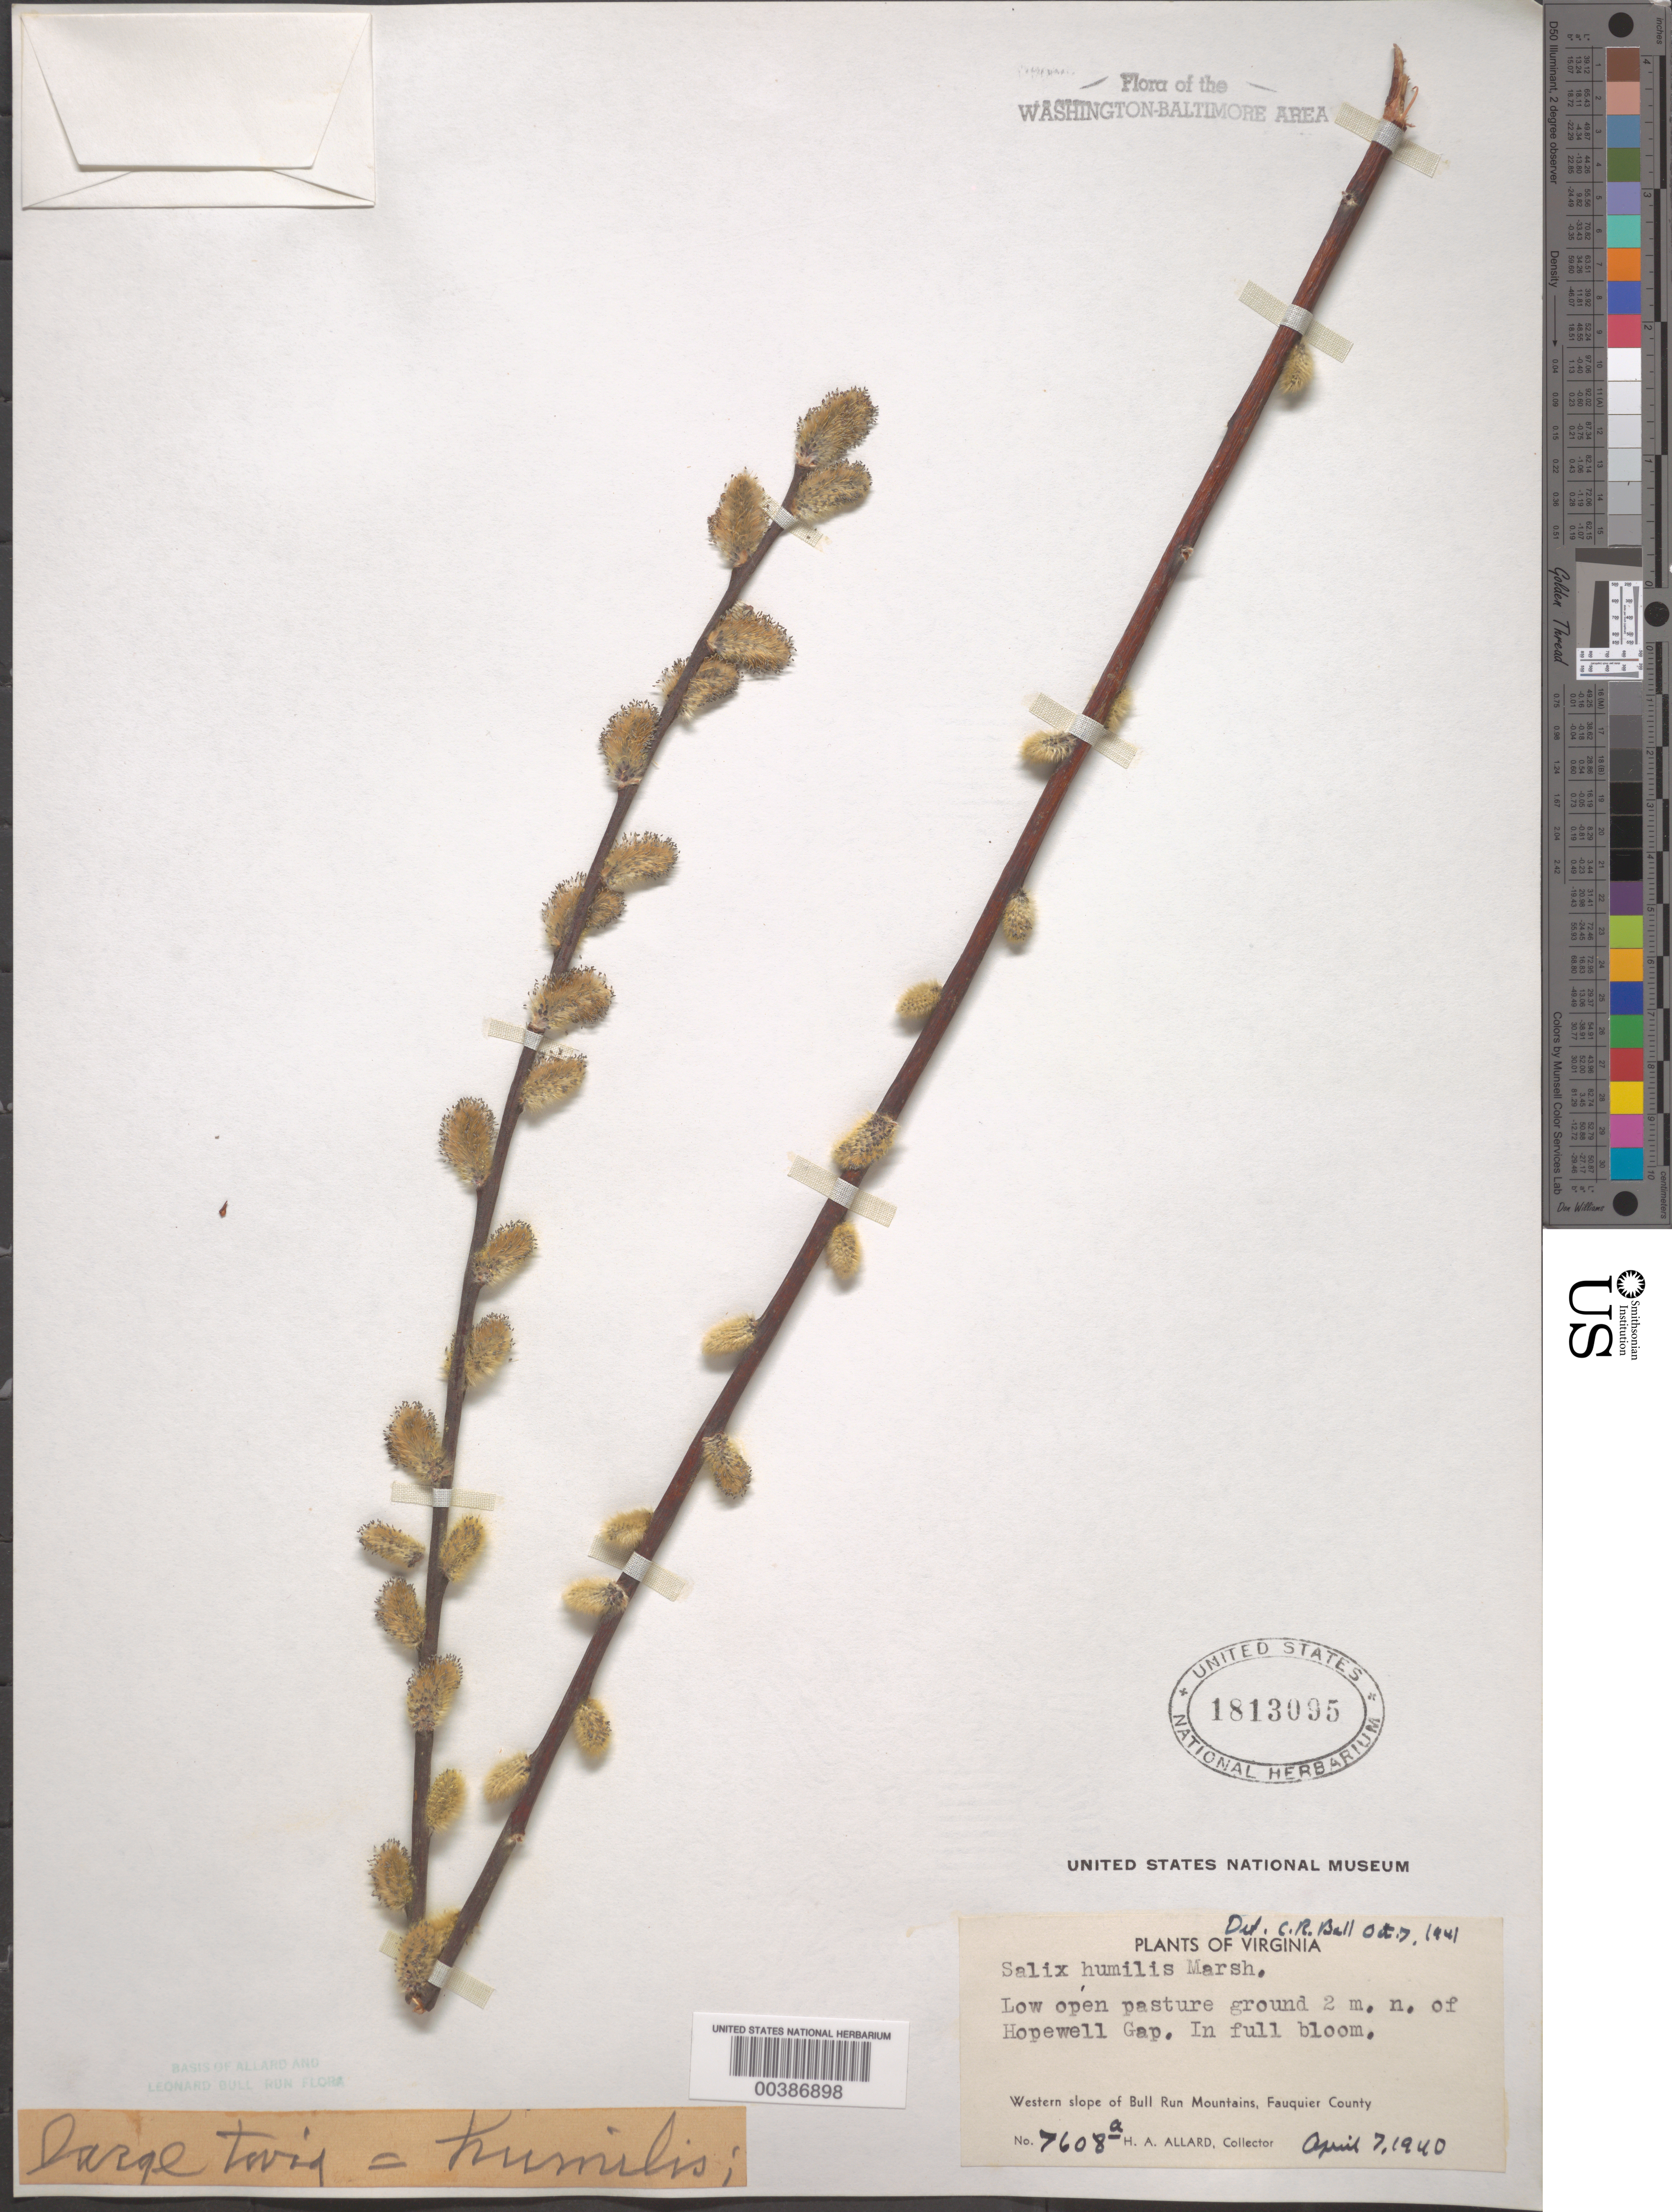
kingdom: Plantae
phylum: Tracheophyta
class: Magnoliopsida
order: Malpighiales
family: Salicaceae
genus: Salix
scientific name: Salix humilis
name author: Marshall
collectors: H. A. Allard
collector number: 7608A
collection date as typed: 07 Apr 1940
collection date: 1940-04-07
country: United States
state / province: Virginia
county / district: Fauquier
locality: North of Hopewell Gap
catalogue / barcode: US 1813095